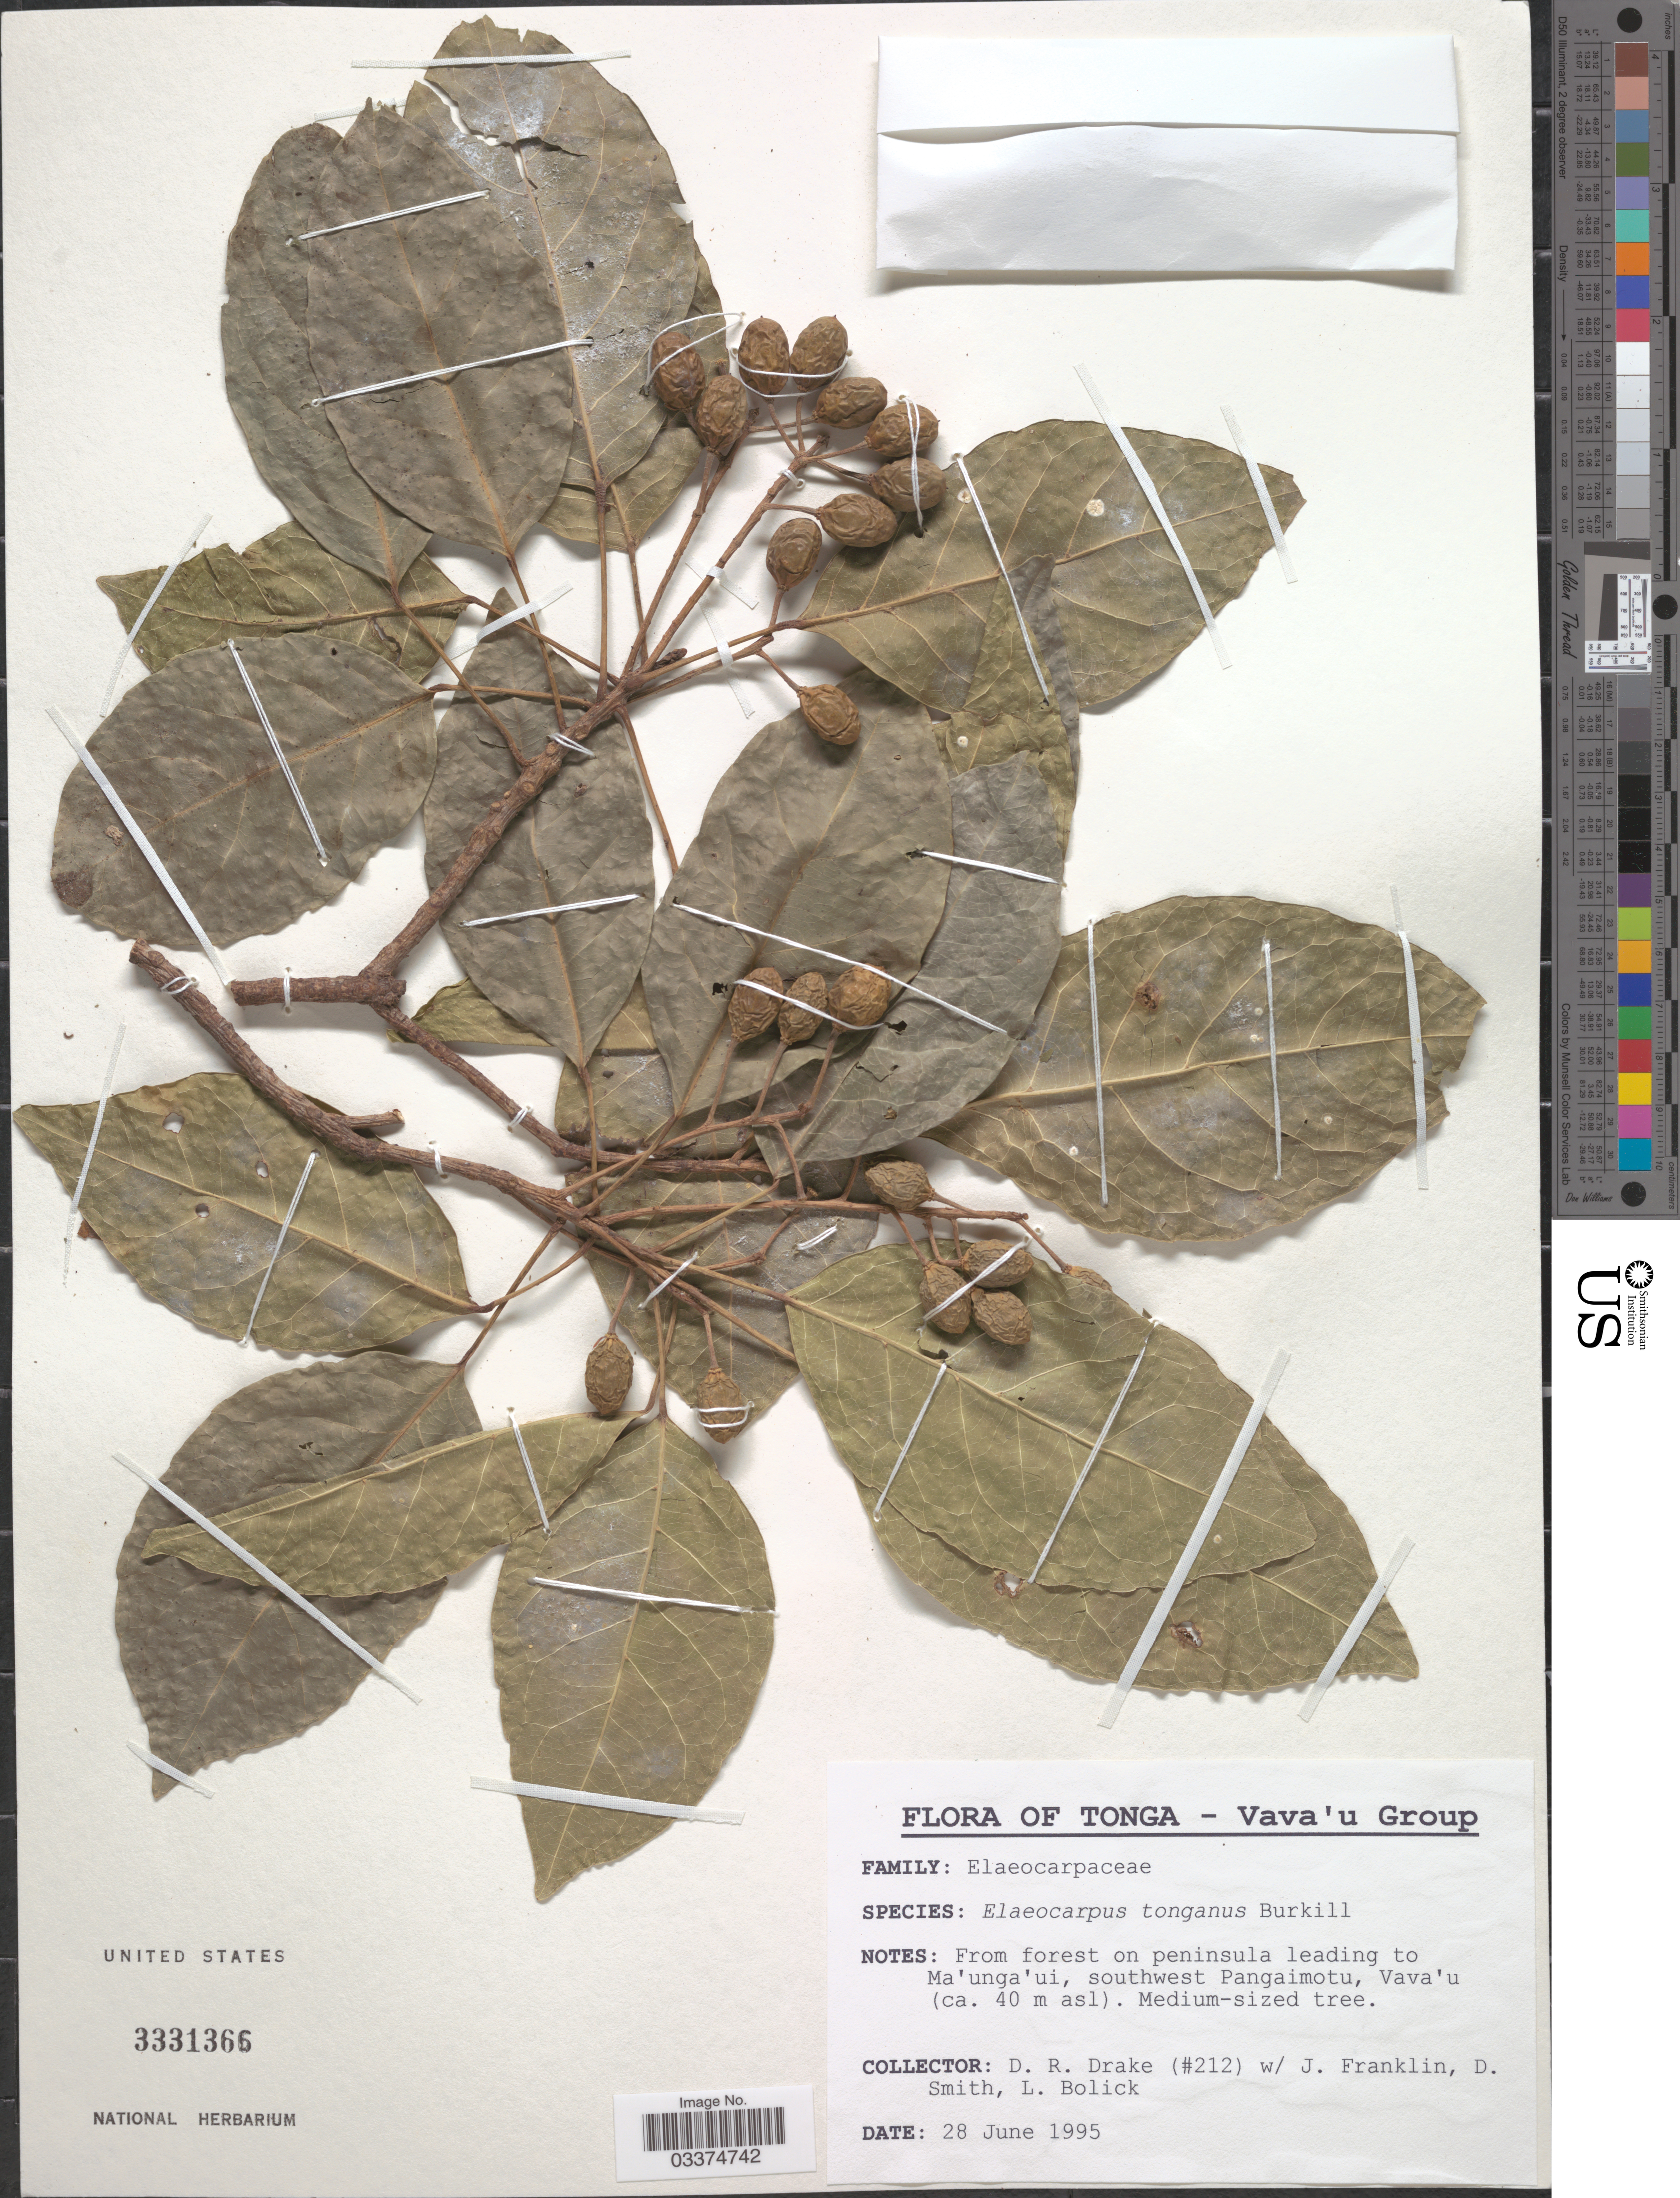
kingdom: Plantae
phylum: Tracheophyta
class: Magnoliopsida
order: Oxalidales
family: Elaeocarpaceae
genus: Elaeocarpus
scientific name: Elaeocarpus tonganus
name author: Burkill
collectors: D.R. Drake, J. Franklin, D. Smith & L. Bolick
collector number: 212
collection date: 1995-06-28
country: Tonga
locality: Vava'u Group. From forest on peninsula leading to Ma'unga'ui, southwest Pangaimotu, Vava'u.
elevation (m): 40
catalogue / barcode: US 3331366